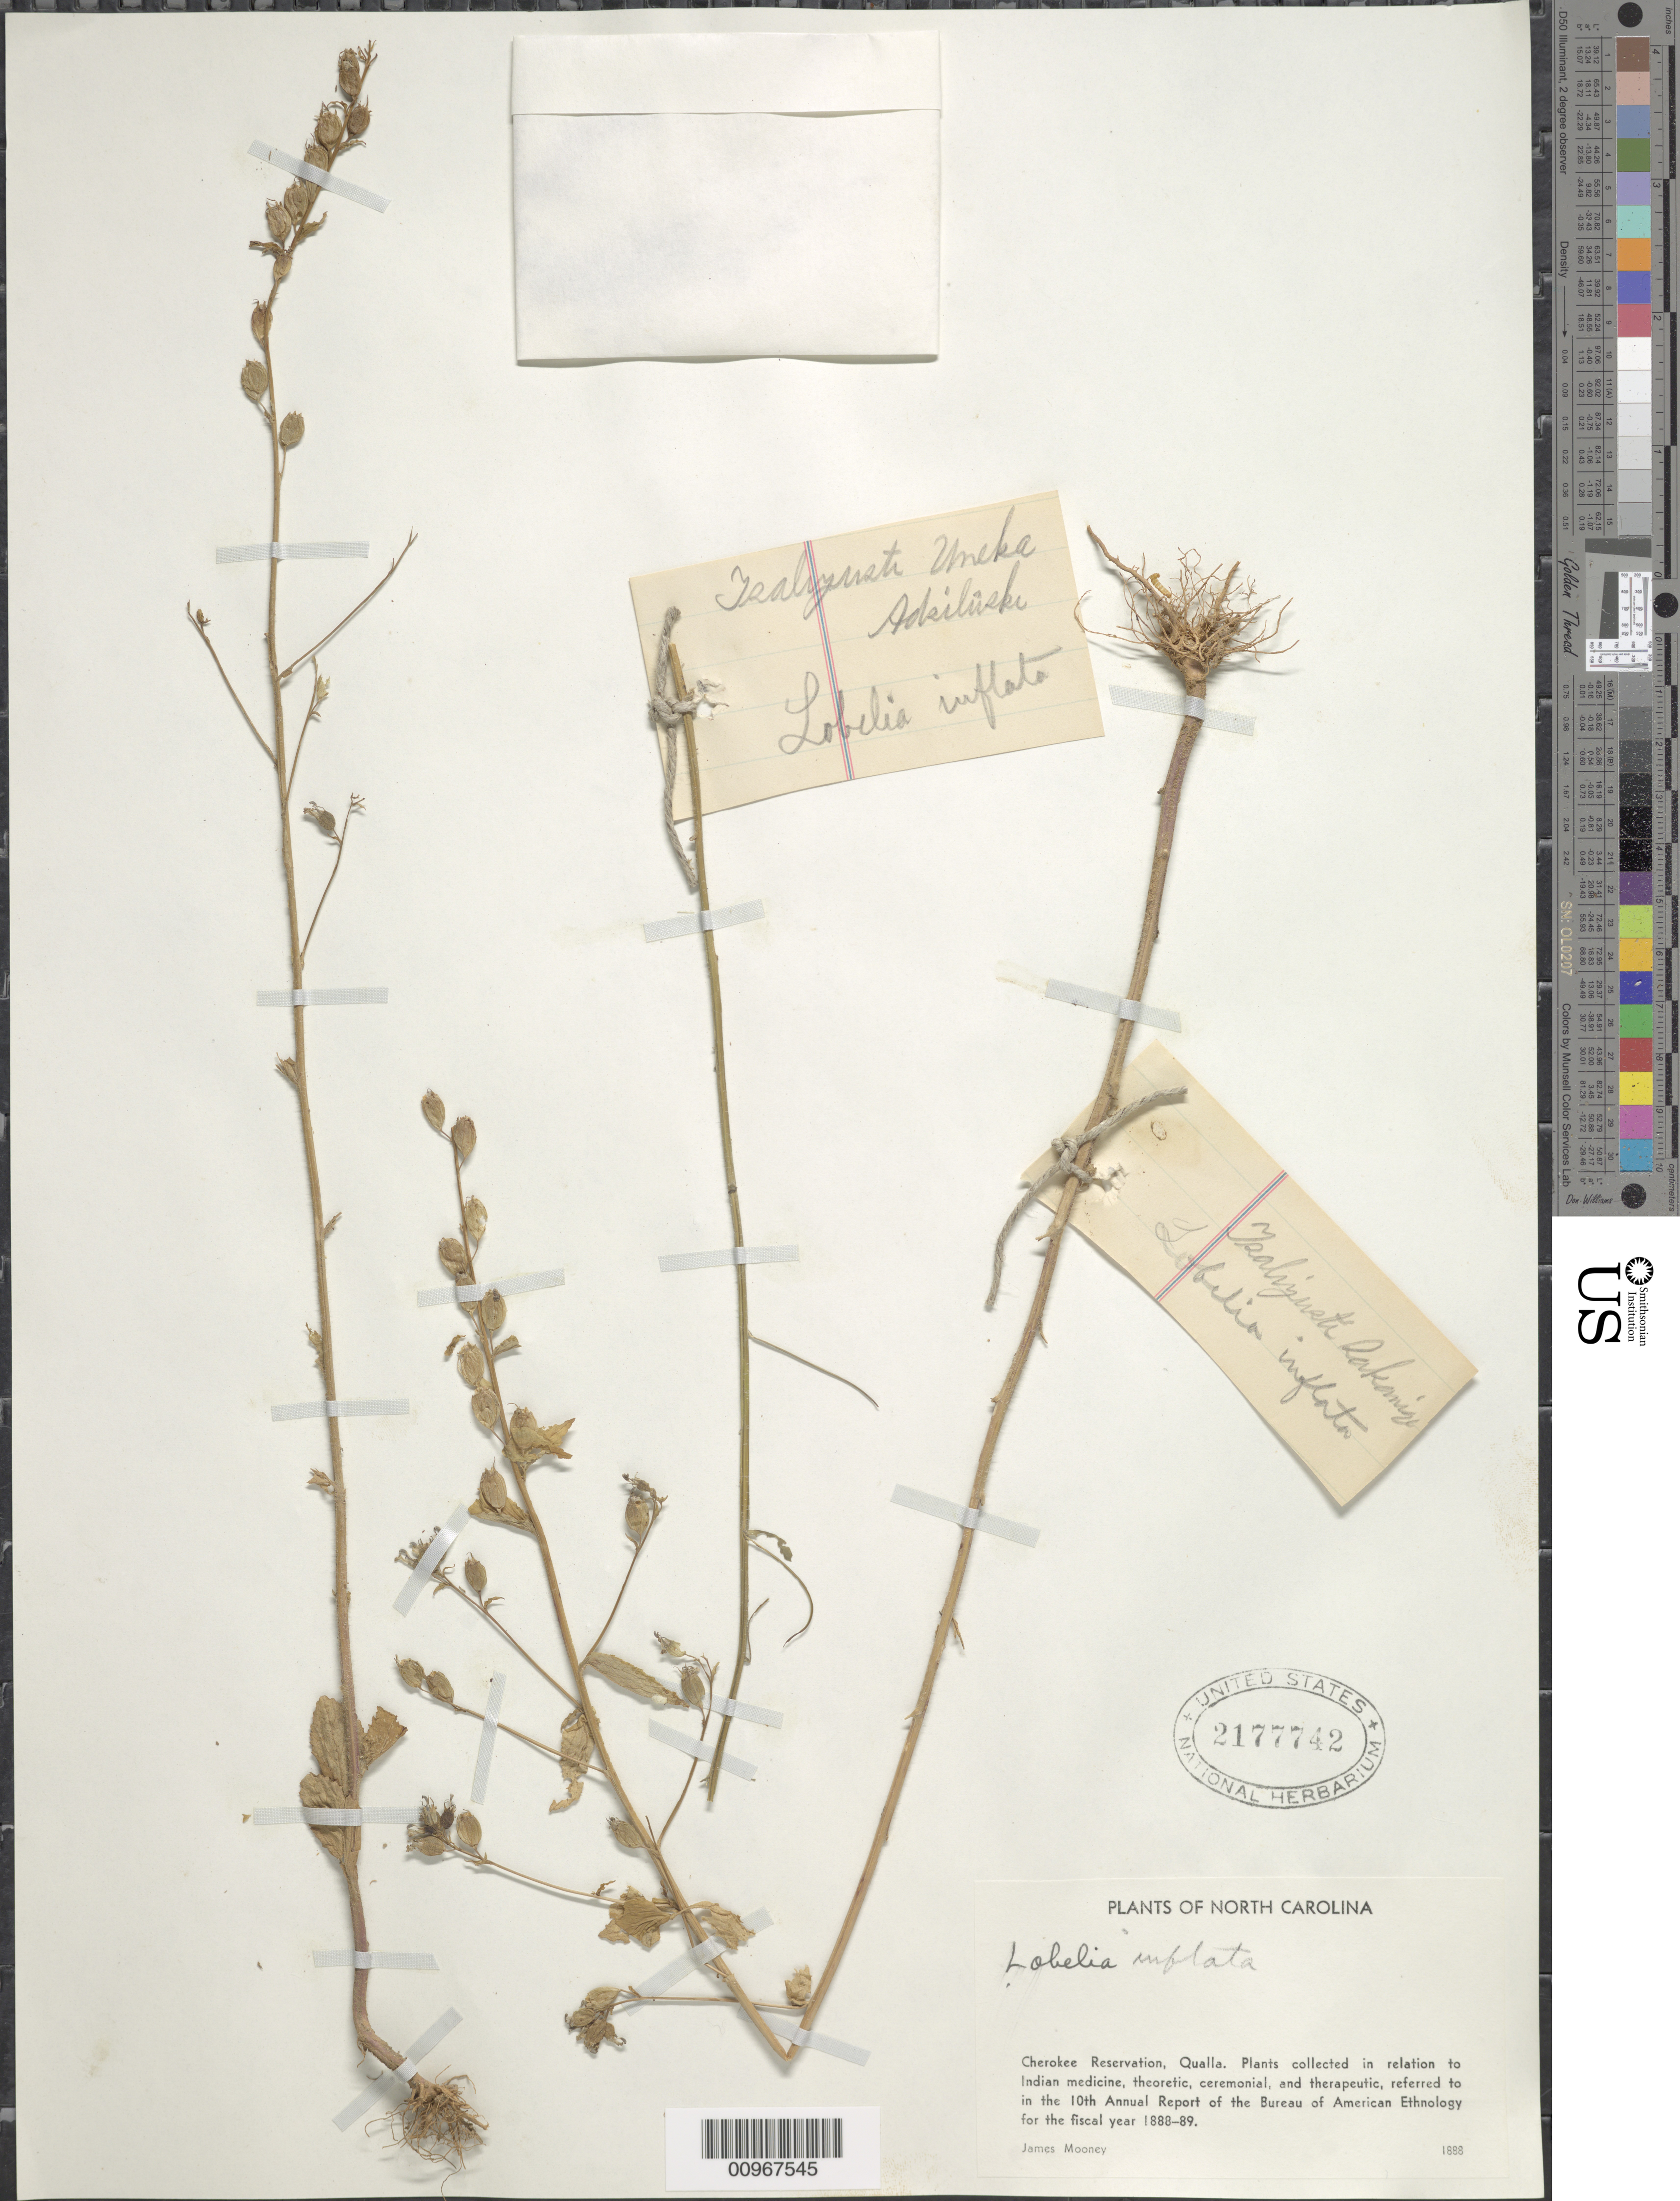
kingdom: Plantae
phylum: Tracheophyta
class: Magnoliopsida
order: Asterales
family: Campanulaceae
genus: Lobelia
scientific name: Lobelia inflata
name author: L.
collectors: J. Mooney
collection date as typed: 1888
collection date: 1888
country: United States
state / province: North Carolina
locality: Cherokee Reservation, Qualla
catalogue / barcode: US 2177742